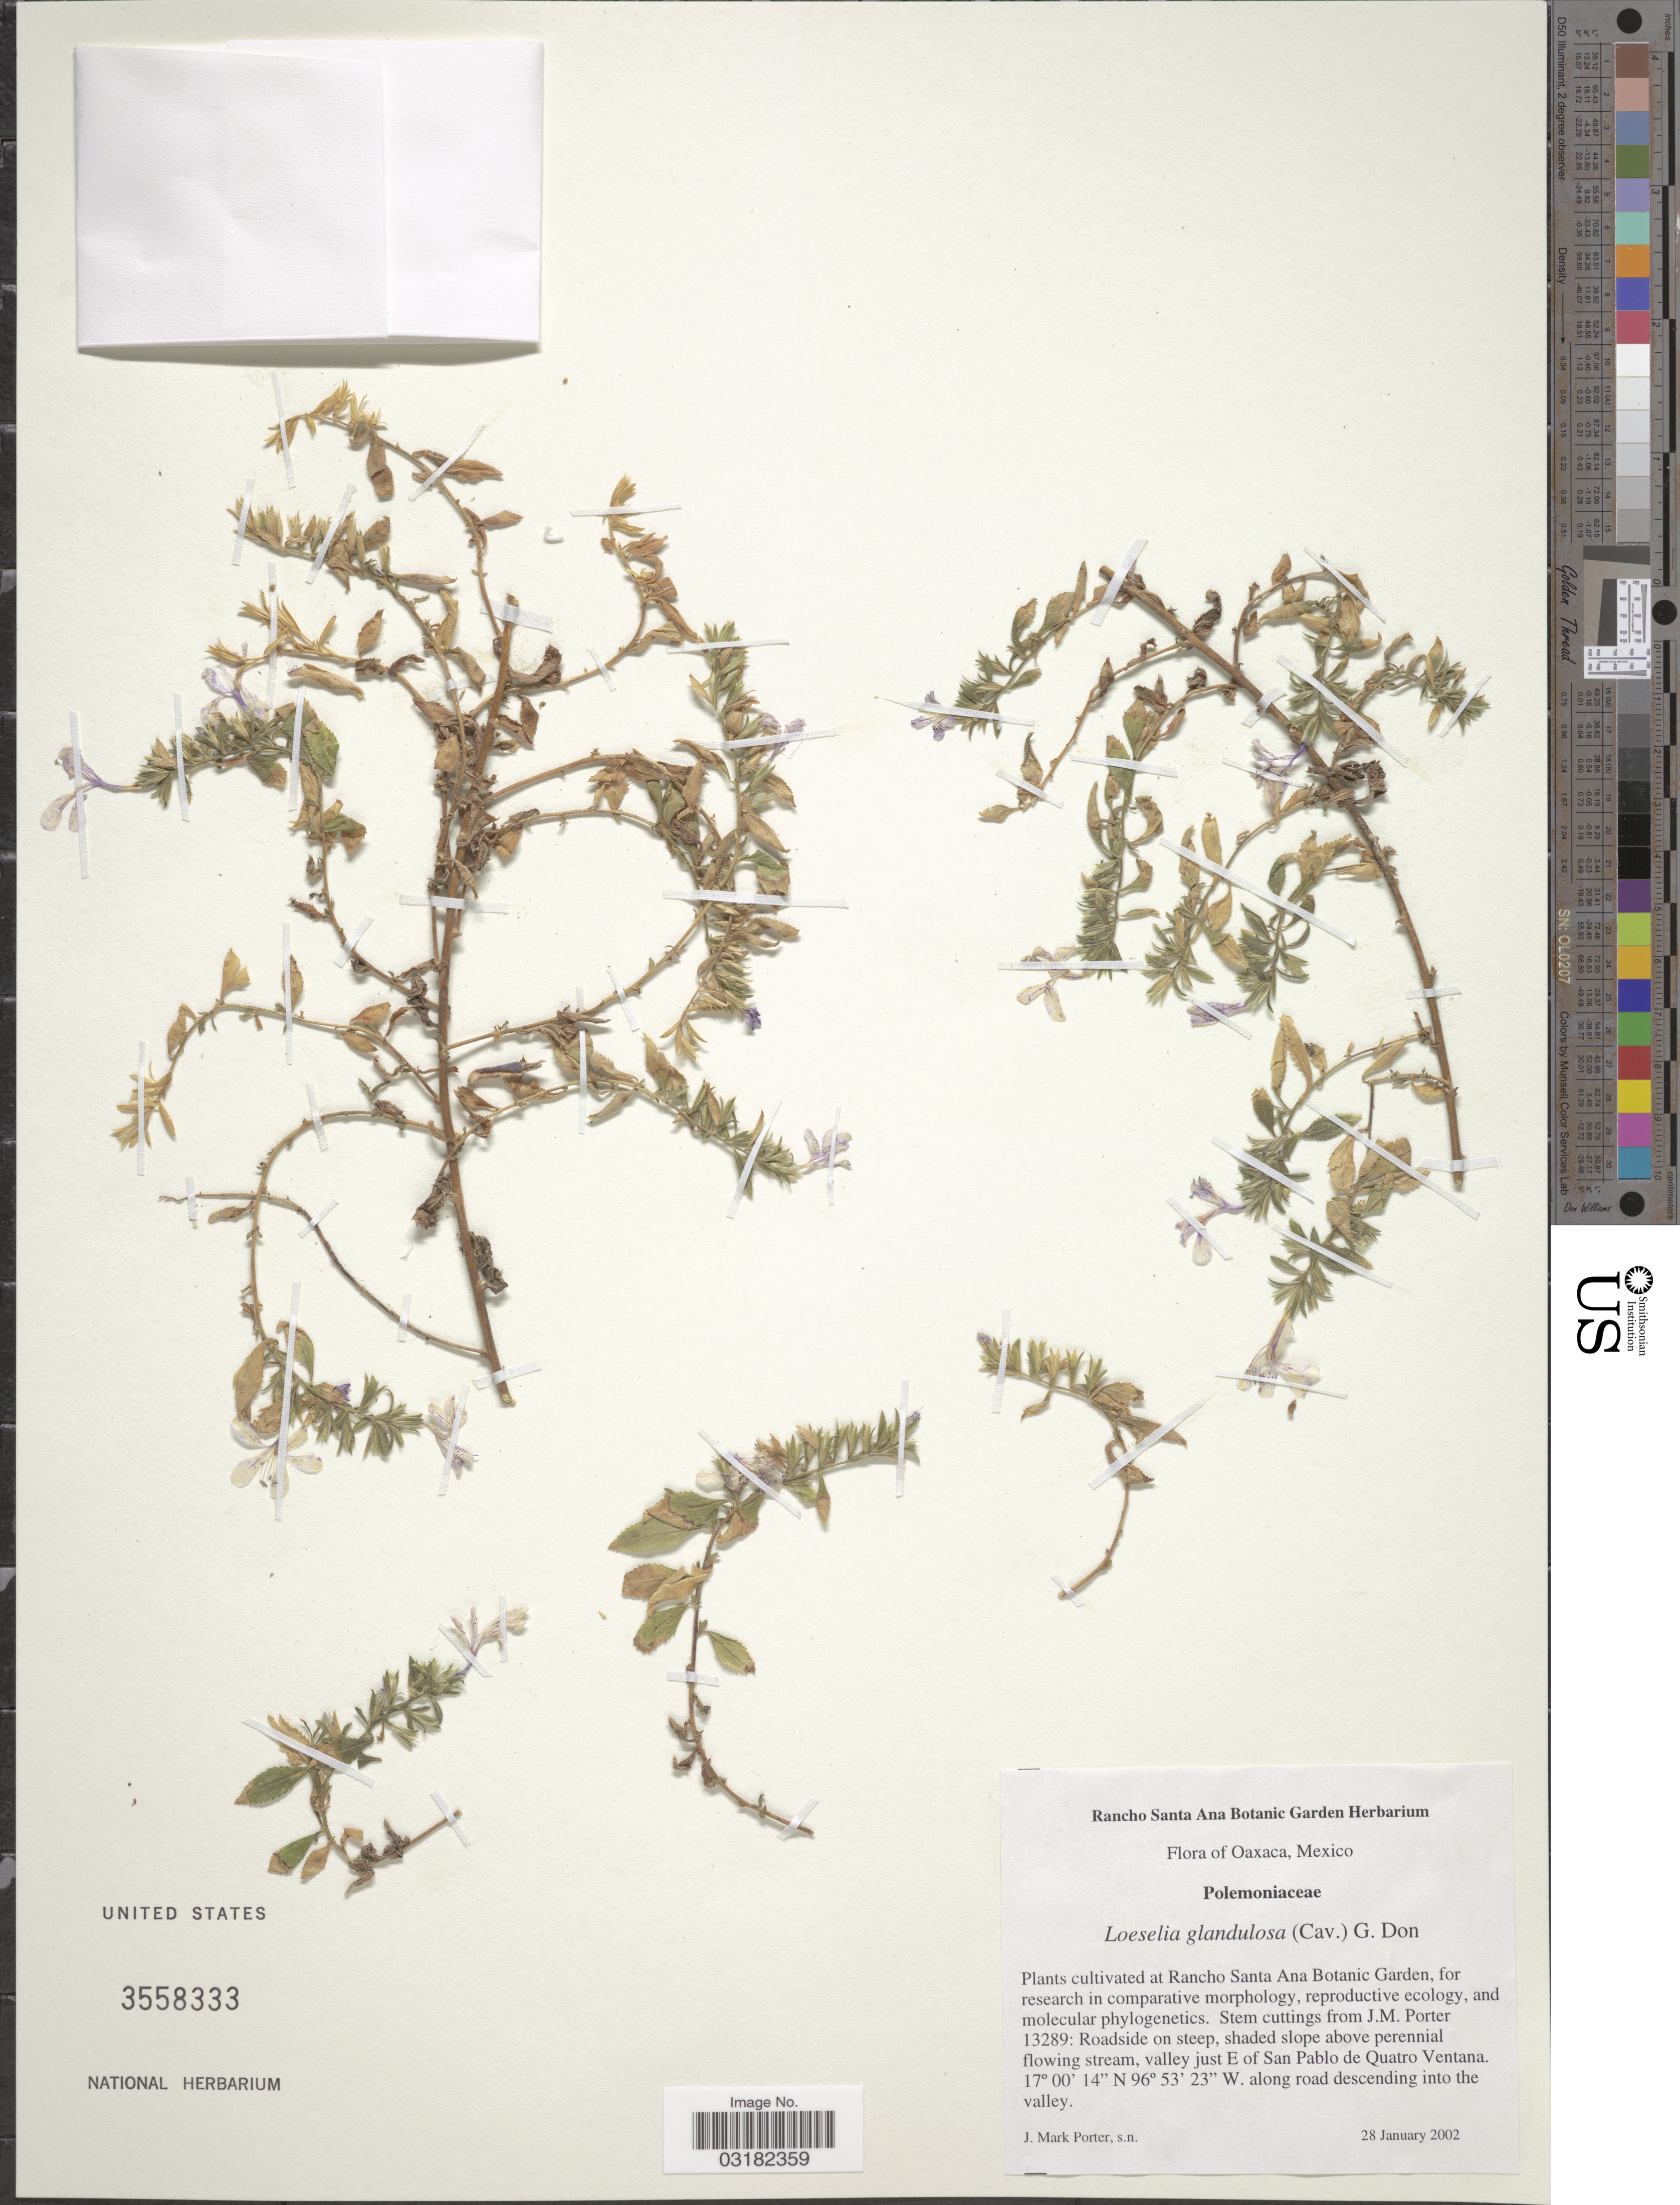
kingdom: Plantae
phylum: Tracheophyta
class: Magnoliopsida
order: Ericales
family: Polemoniaceae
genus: Loeselia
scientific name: Loeselia glandulosa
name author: (Cav.) G. Don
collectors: J. M. Porter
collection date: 2002-01-28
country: Mexico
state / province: Oaxaca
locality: At Rancho Santa Ana Botanic Garden.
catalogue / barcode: US 3558333